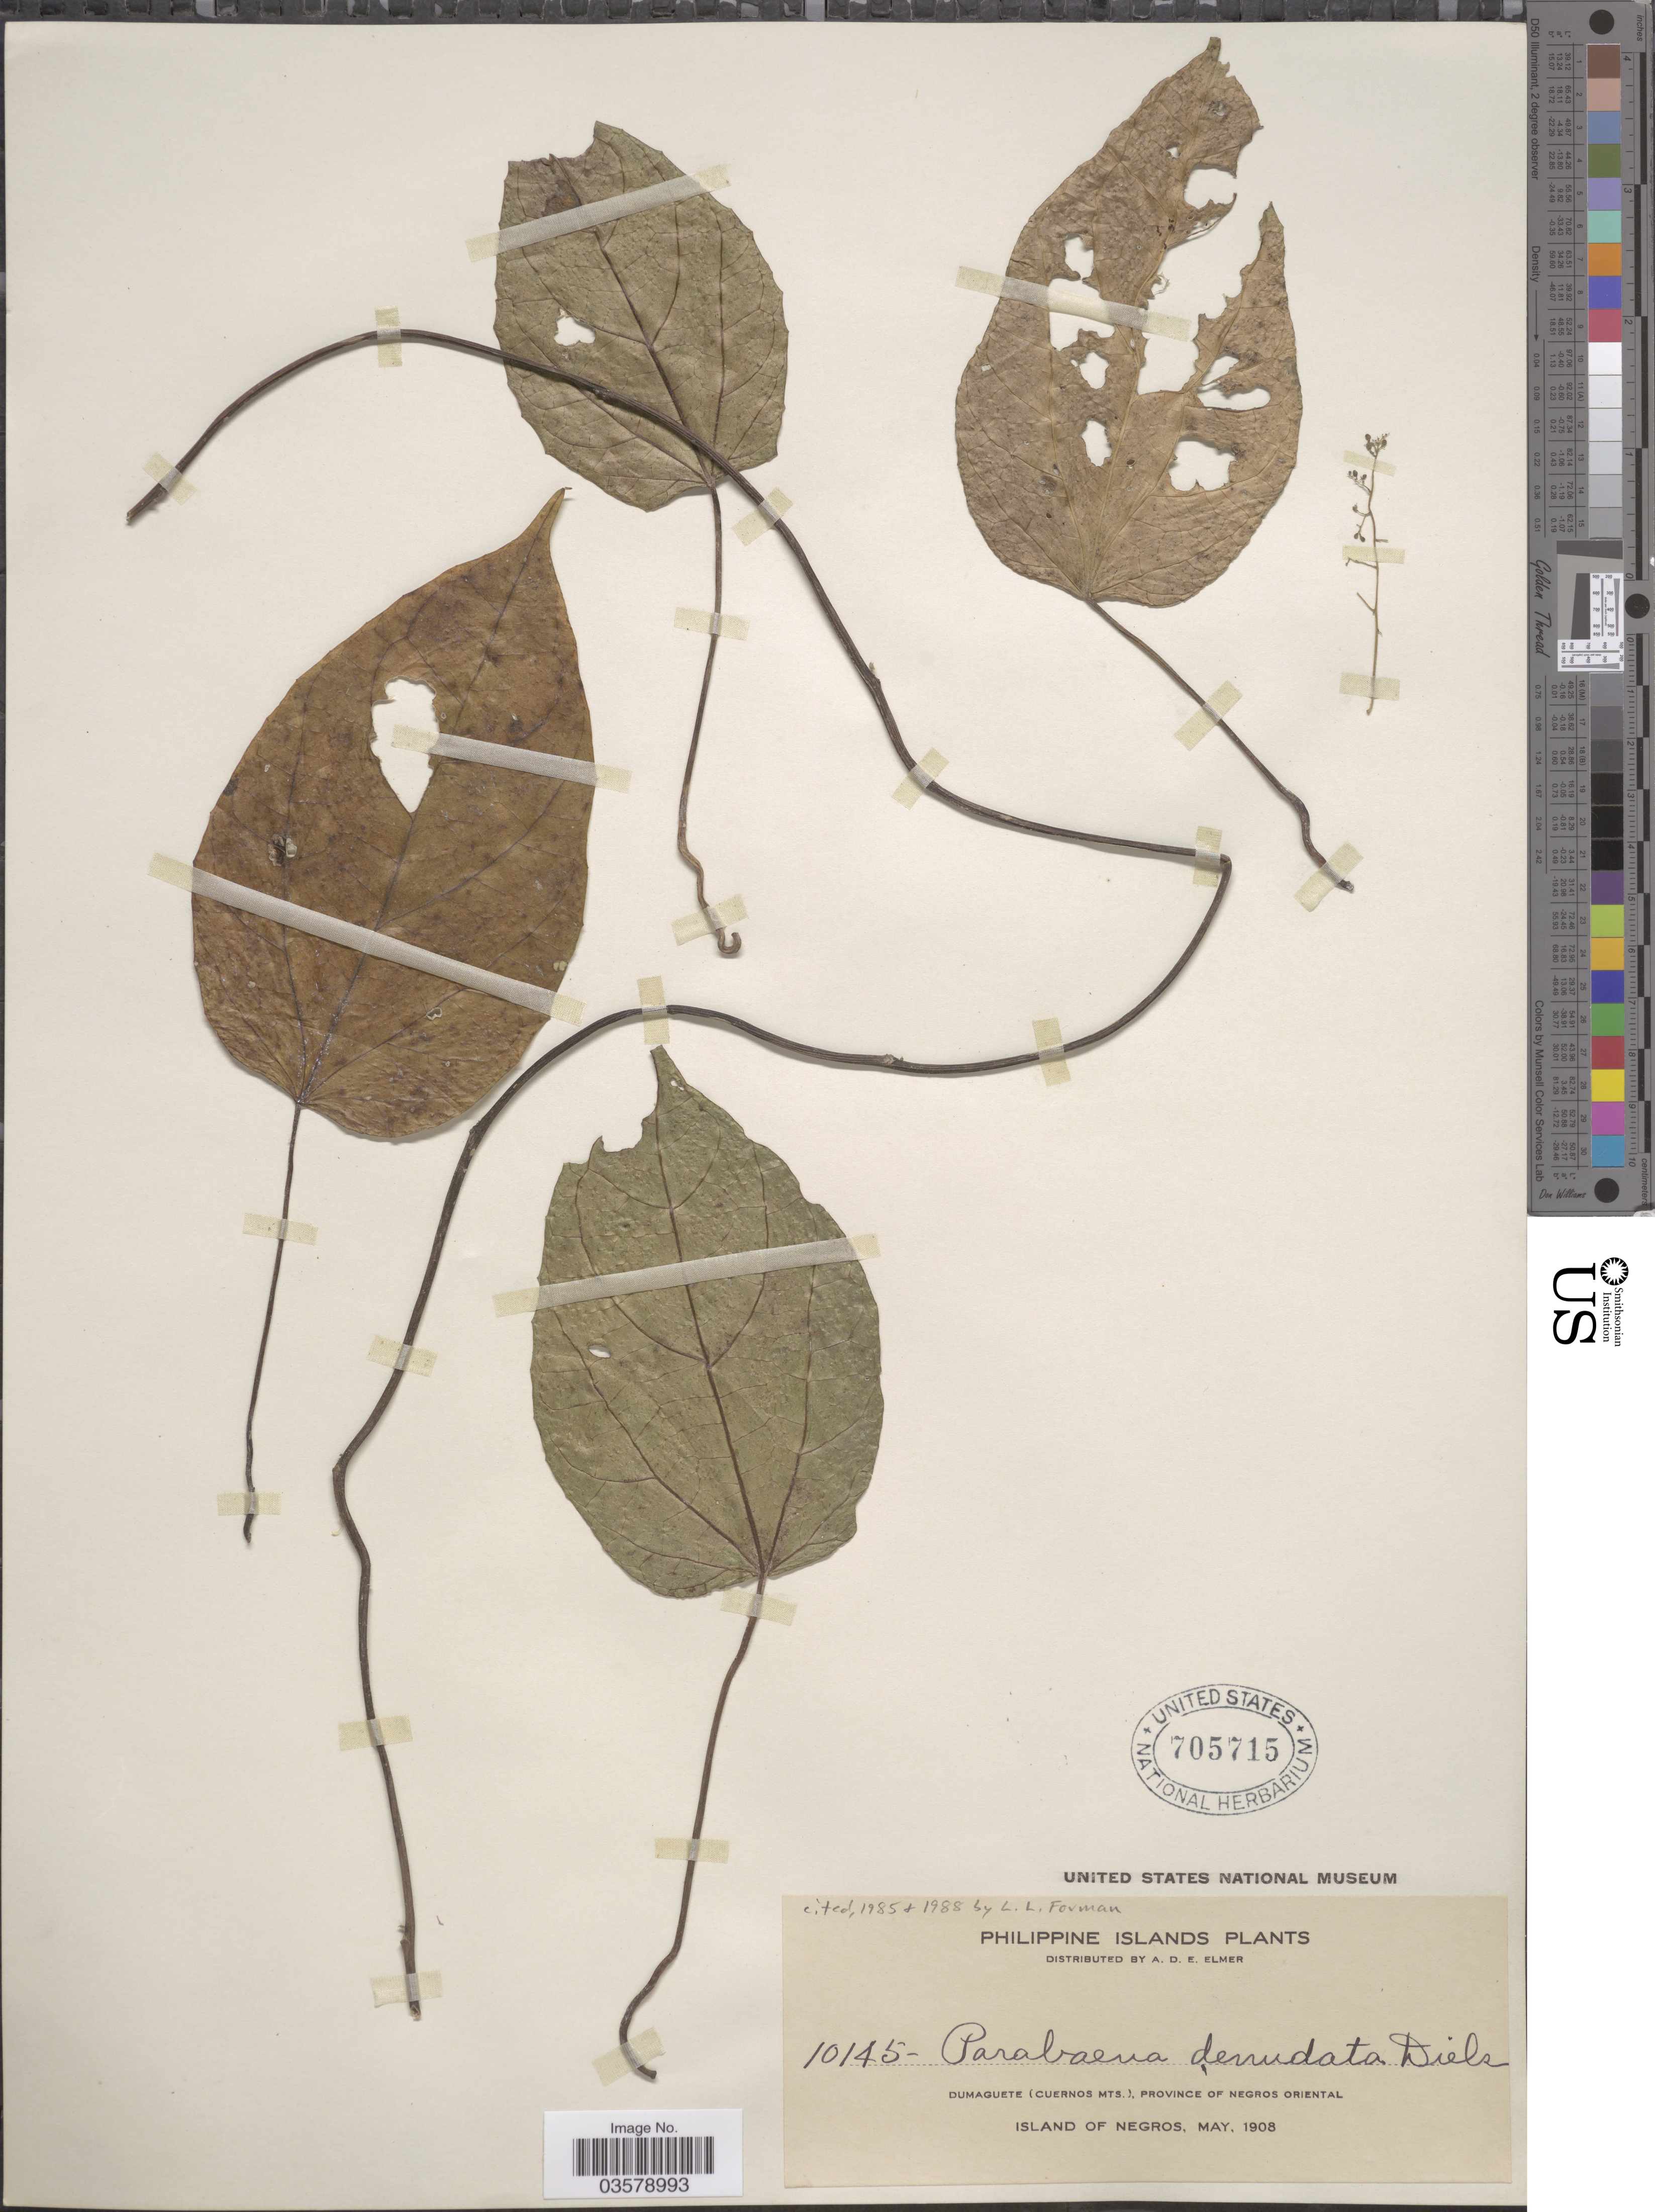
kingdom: Plantae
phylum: Tracheophyta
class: Magnoliopsida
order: Ranunculales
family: Menispermaceae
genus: Parabaena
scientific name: Parabaena denudata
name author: Diels in Engl.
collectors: A. D. E. Elmer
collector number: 10145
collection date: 1908-05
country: Philippines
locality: Dumaguete (Cuernos Mts.), Province of Negros Oriental. Island of Negros.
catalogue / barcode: US 705715